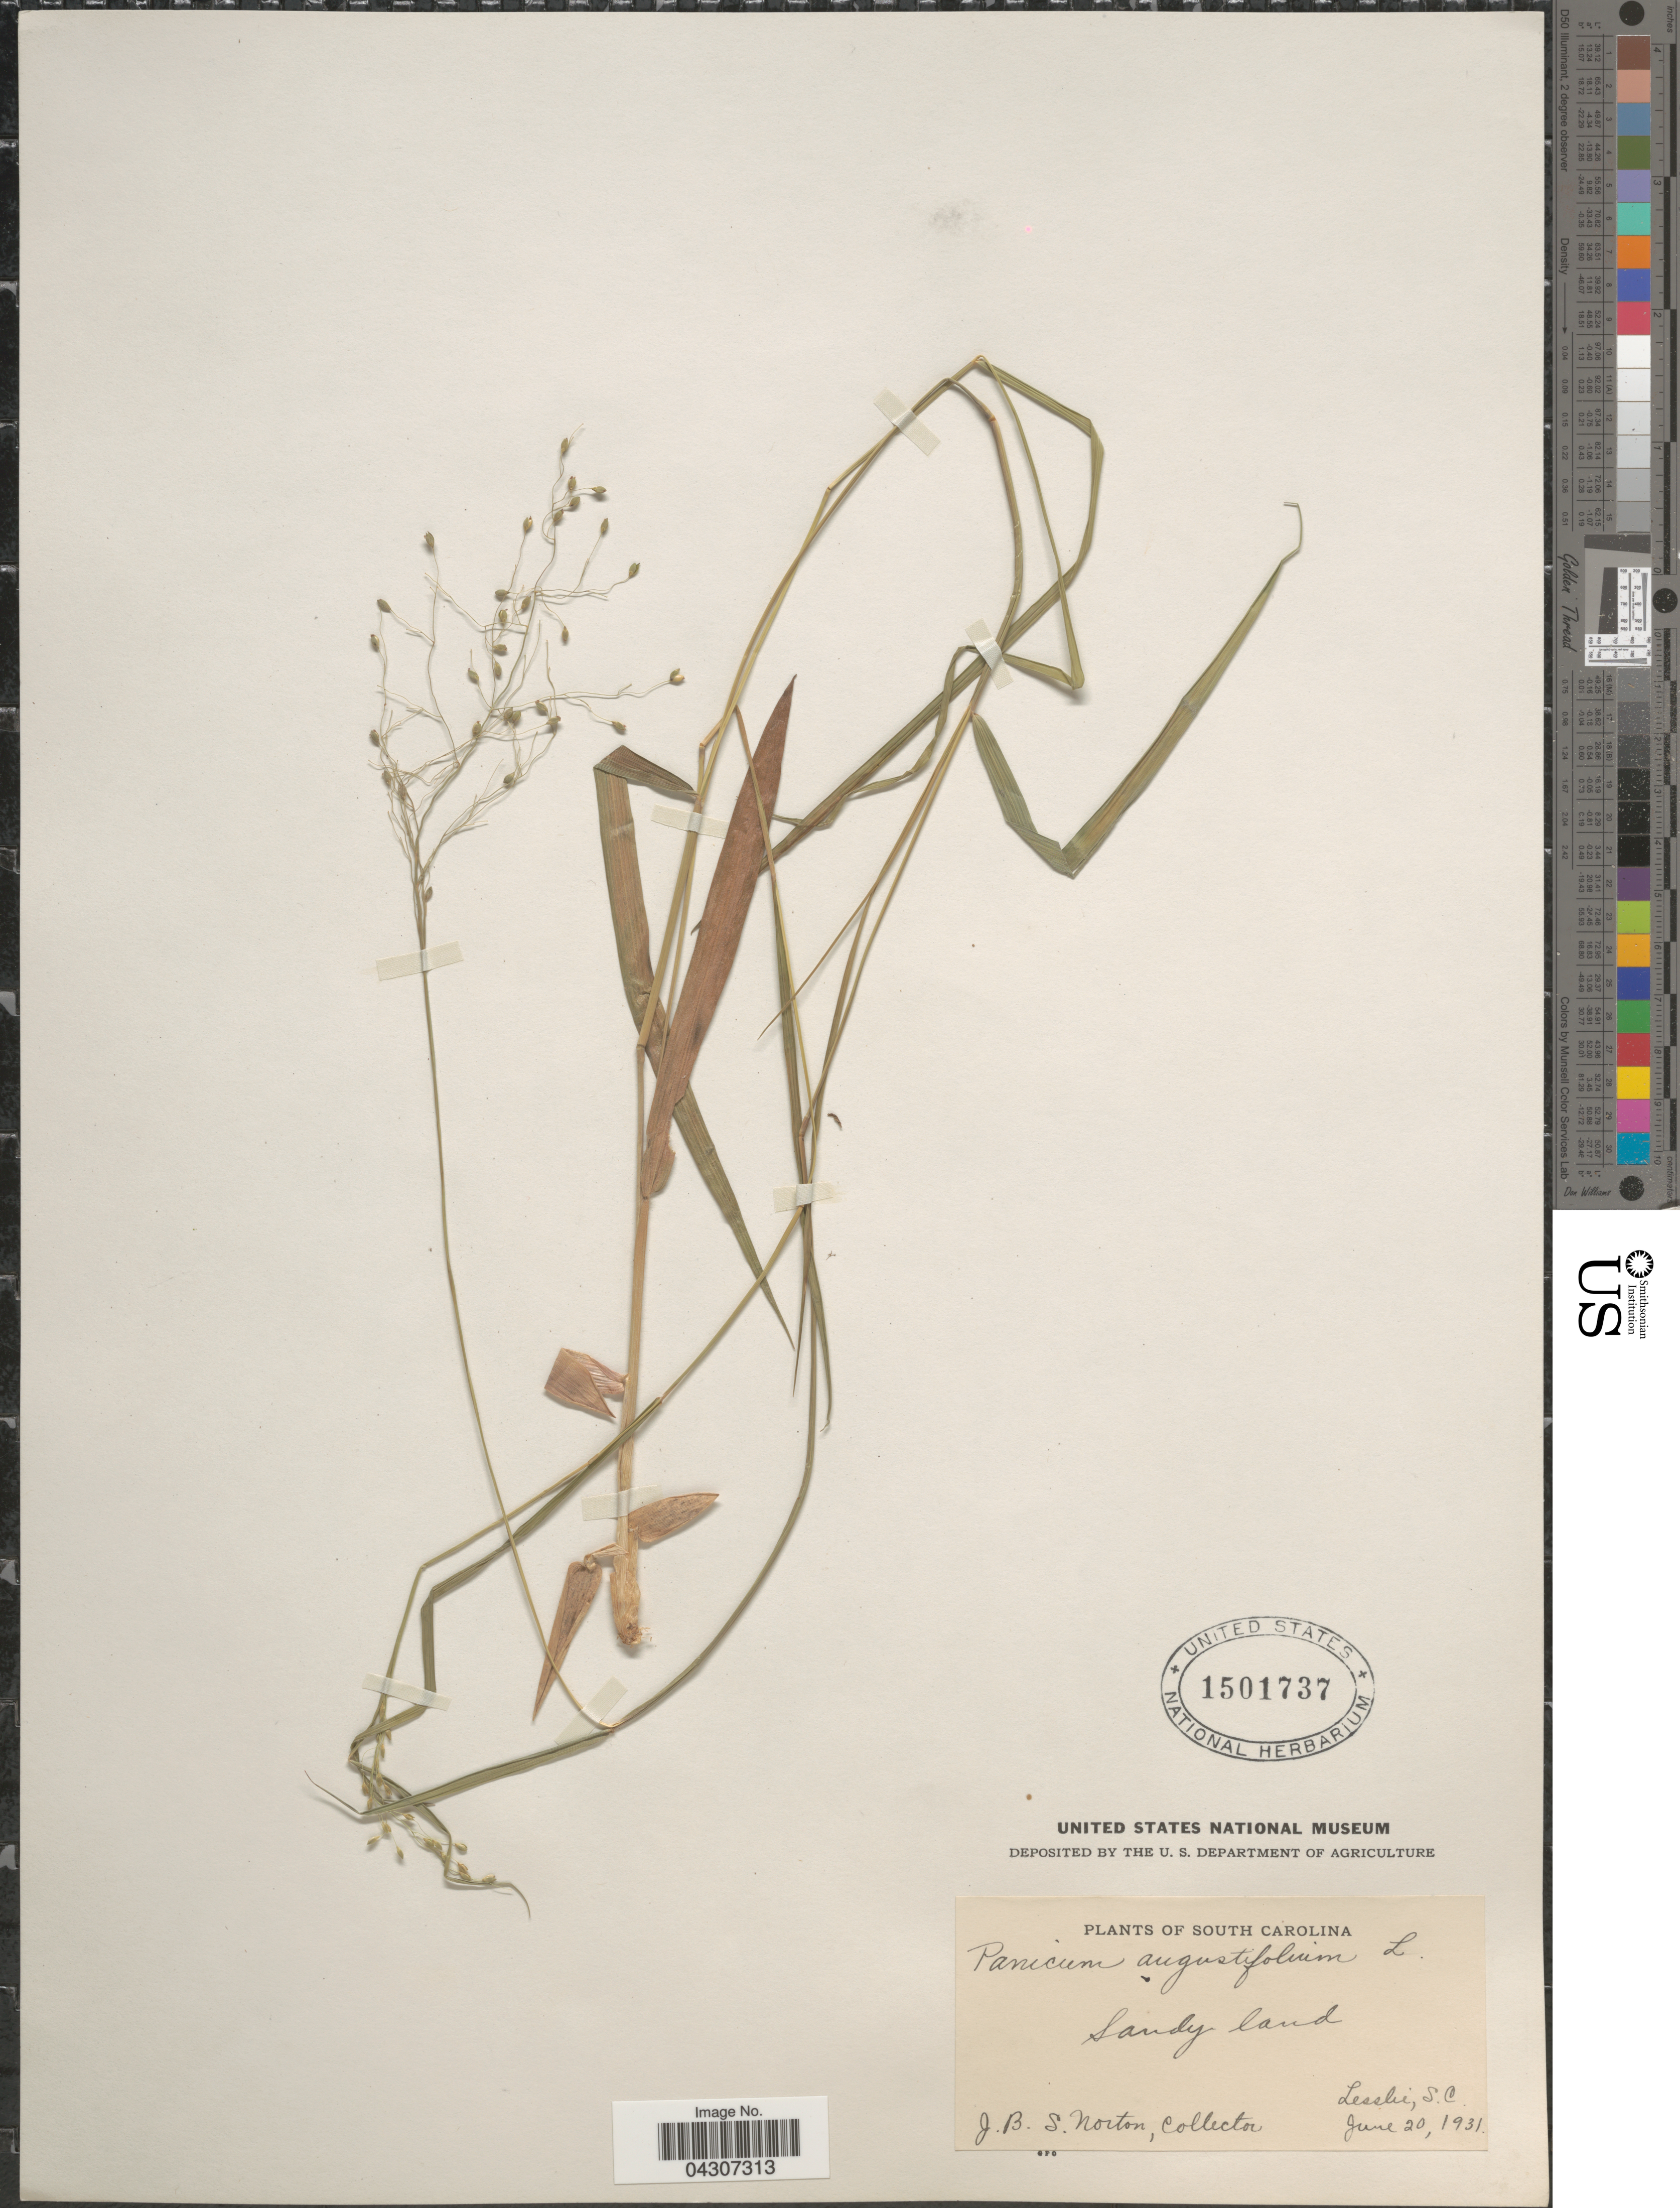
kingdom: Plantae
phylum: Tracheophyta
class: Liliopsida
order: Poales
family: Poaceae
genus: Dichanthelium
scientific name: Dichanthelium aciculare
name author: (Desv. ex Poir.) Gould & C.A. Clark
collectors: J. B. S. Norton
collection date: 1931-06-20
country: United States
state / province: South Carolina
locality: Lesski.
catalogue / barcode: US 1501737